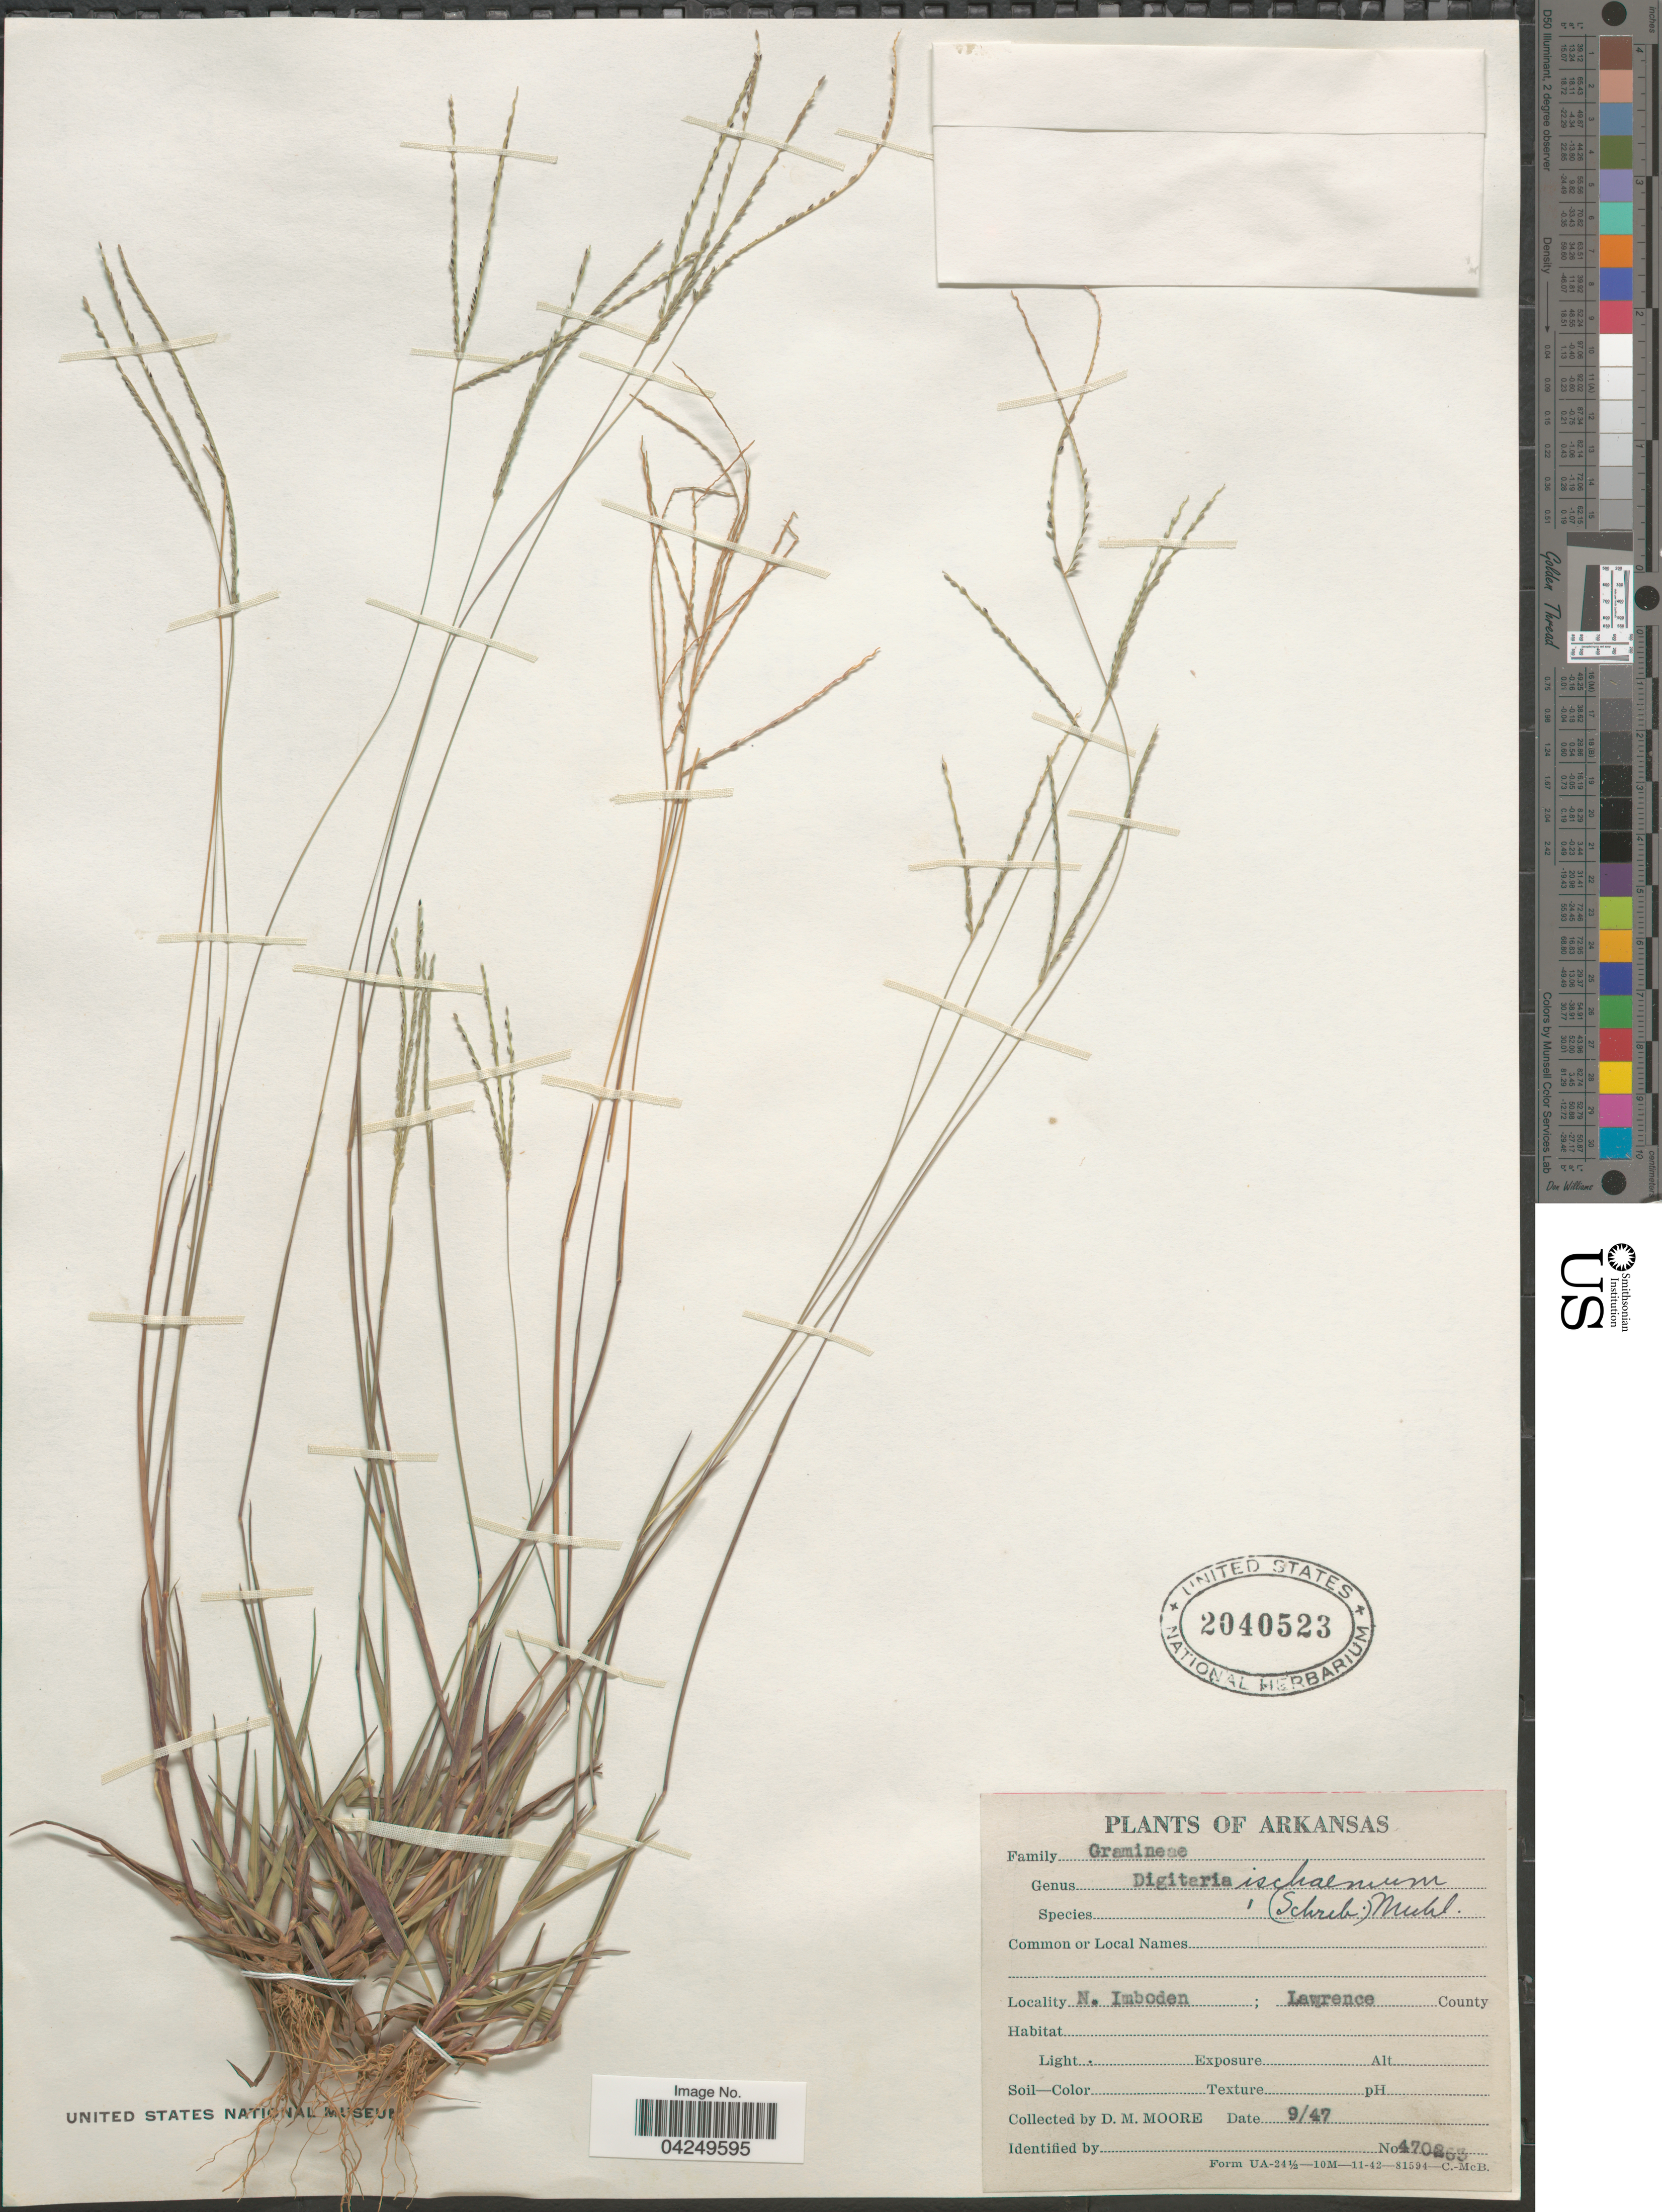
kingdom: Plantae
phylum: Tracheophyta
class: Liliopsida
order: Poales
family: Poaceae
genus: Digitaria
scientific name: Digitaria ischaemum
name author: (Schreber) Schreber ex Muhl.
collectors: D. Moore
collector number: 470263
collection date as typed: Transcribed d/m/y: /9/47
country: United States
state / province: Arkansas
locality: N. Imboden; Lawrence County.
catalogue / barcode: US 2040523